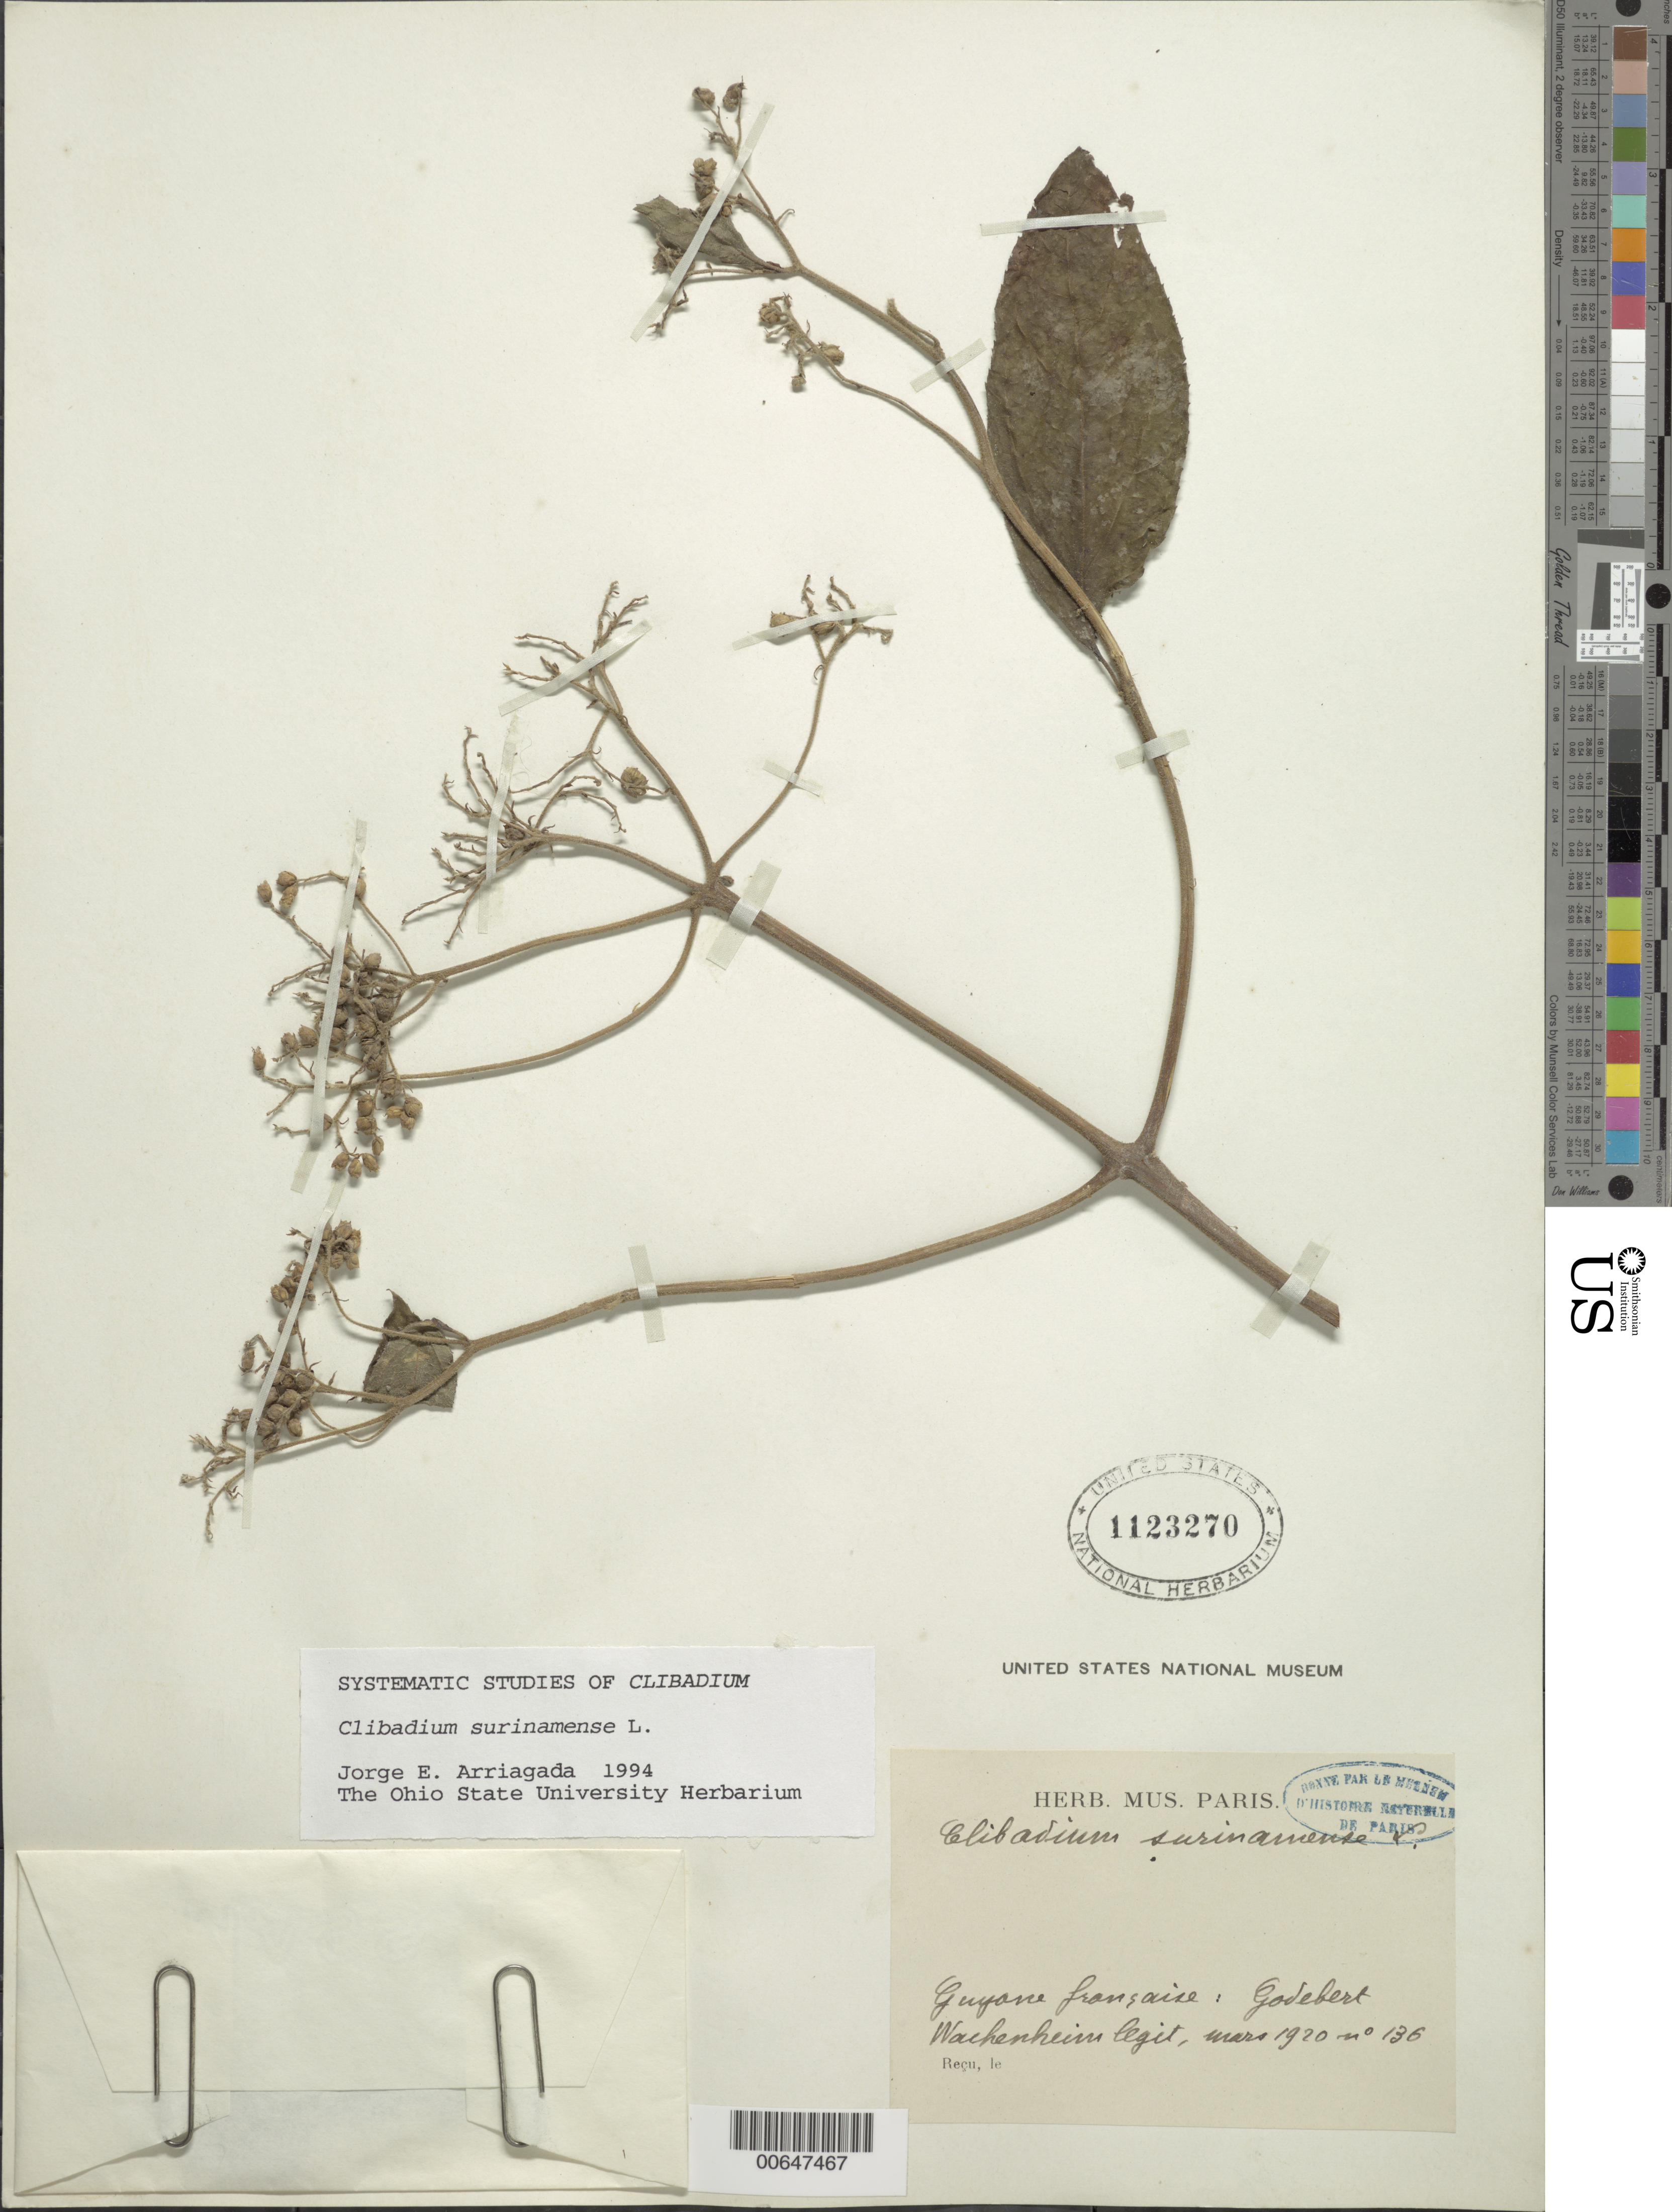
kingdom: Plantae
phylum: Tracheophyta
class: Magnoliopsida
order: Asterales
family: Asteraceae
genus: Clibadium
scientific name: Clibadium surinamense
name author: L.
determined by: Arriagada, J. E.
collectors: G. Wachenheim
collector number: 136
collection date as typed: Mar-20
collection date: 1920-03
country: French Guiana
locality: Godebert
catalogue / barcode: US 1123270